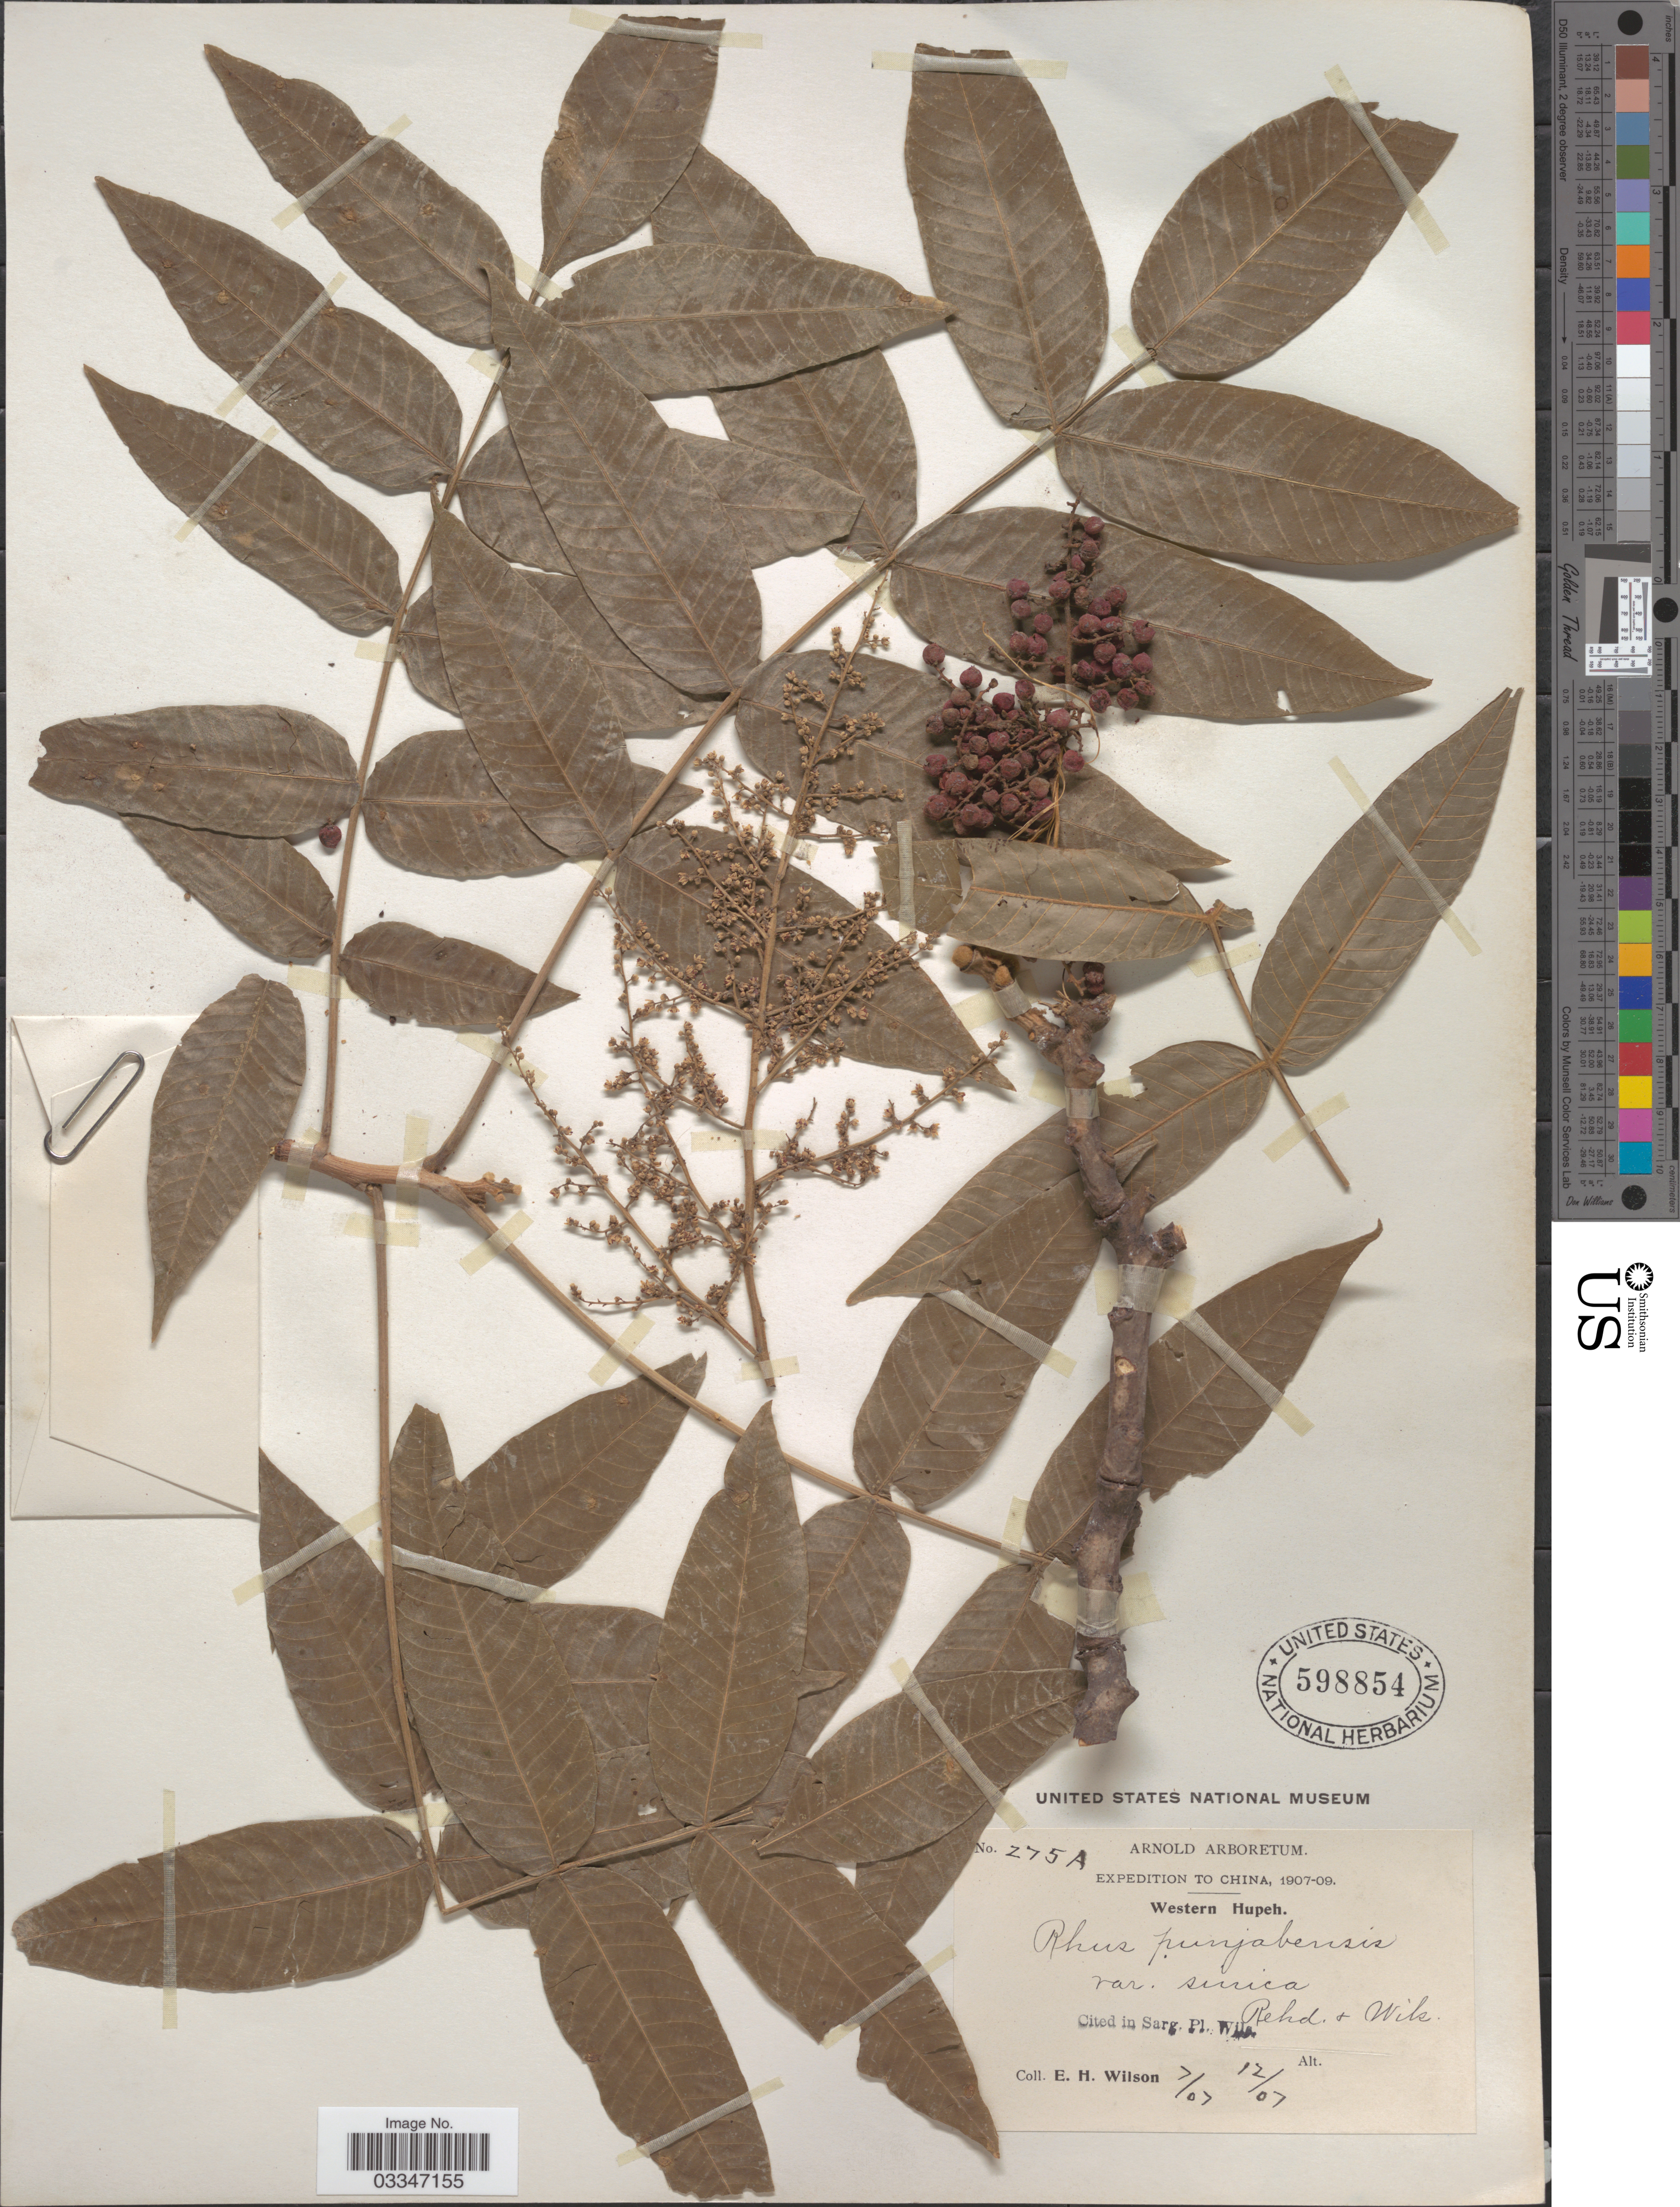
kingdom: Plantae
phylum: Tracheophyta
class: Magnoliopsida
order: Sapindales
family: Anacardiaceae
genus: Rhus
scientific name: Rhus punjabensis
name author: J. L. Stewart ex Brandis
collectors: E. Wilson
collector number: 275A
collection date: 1907-07/1907-12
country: China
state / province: Hubei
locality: Western Hupeh.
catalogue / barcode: US 598854